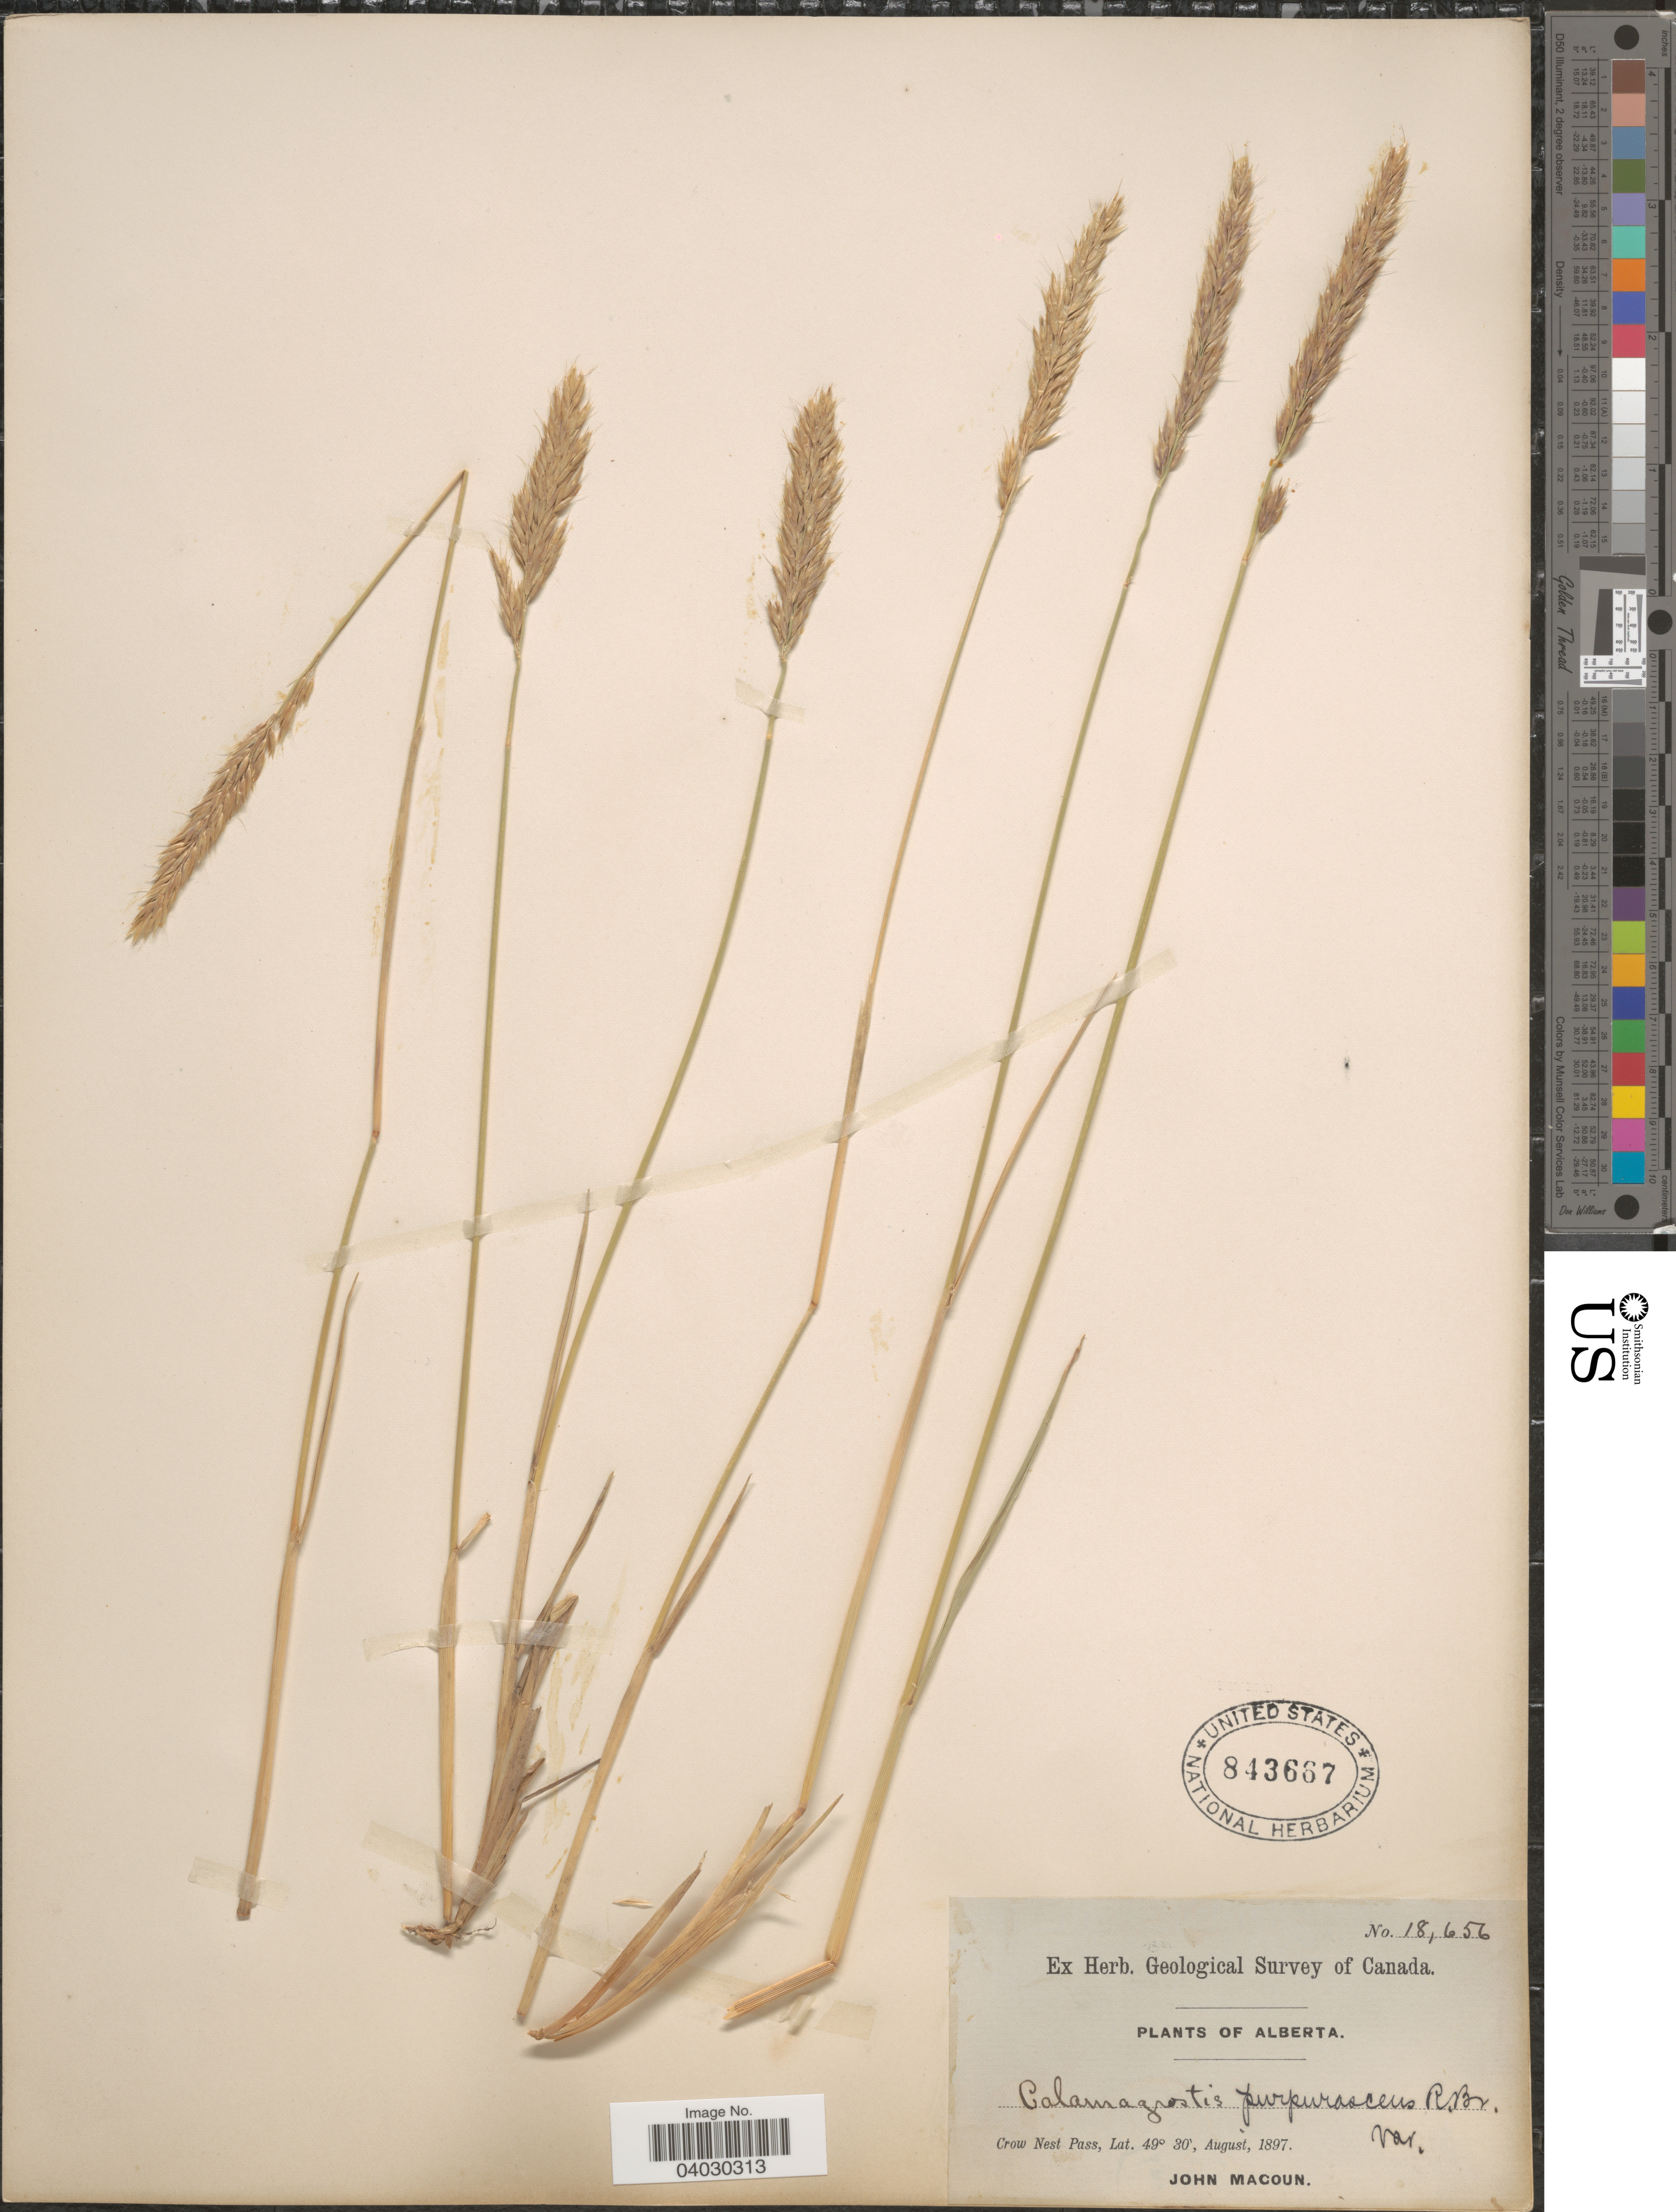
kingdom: Plantae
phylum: Tracheophyta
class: Liliopsida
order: Poales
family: Poaceae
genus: Calamagrostis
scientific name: Calamagrostis purpurascens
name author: R. Br.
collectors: J. Macoun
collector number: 18656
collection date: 1897-08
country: Canada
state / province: Alberta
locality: Crow Nest Pass.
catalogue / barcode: US 843667